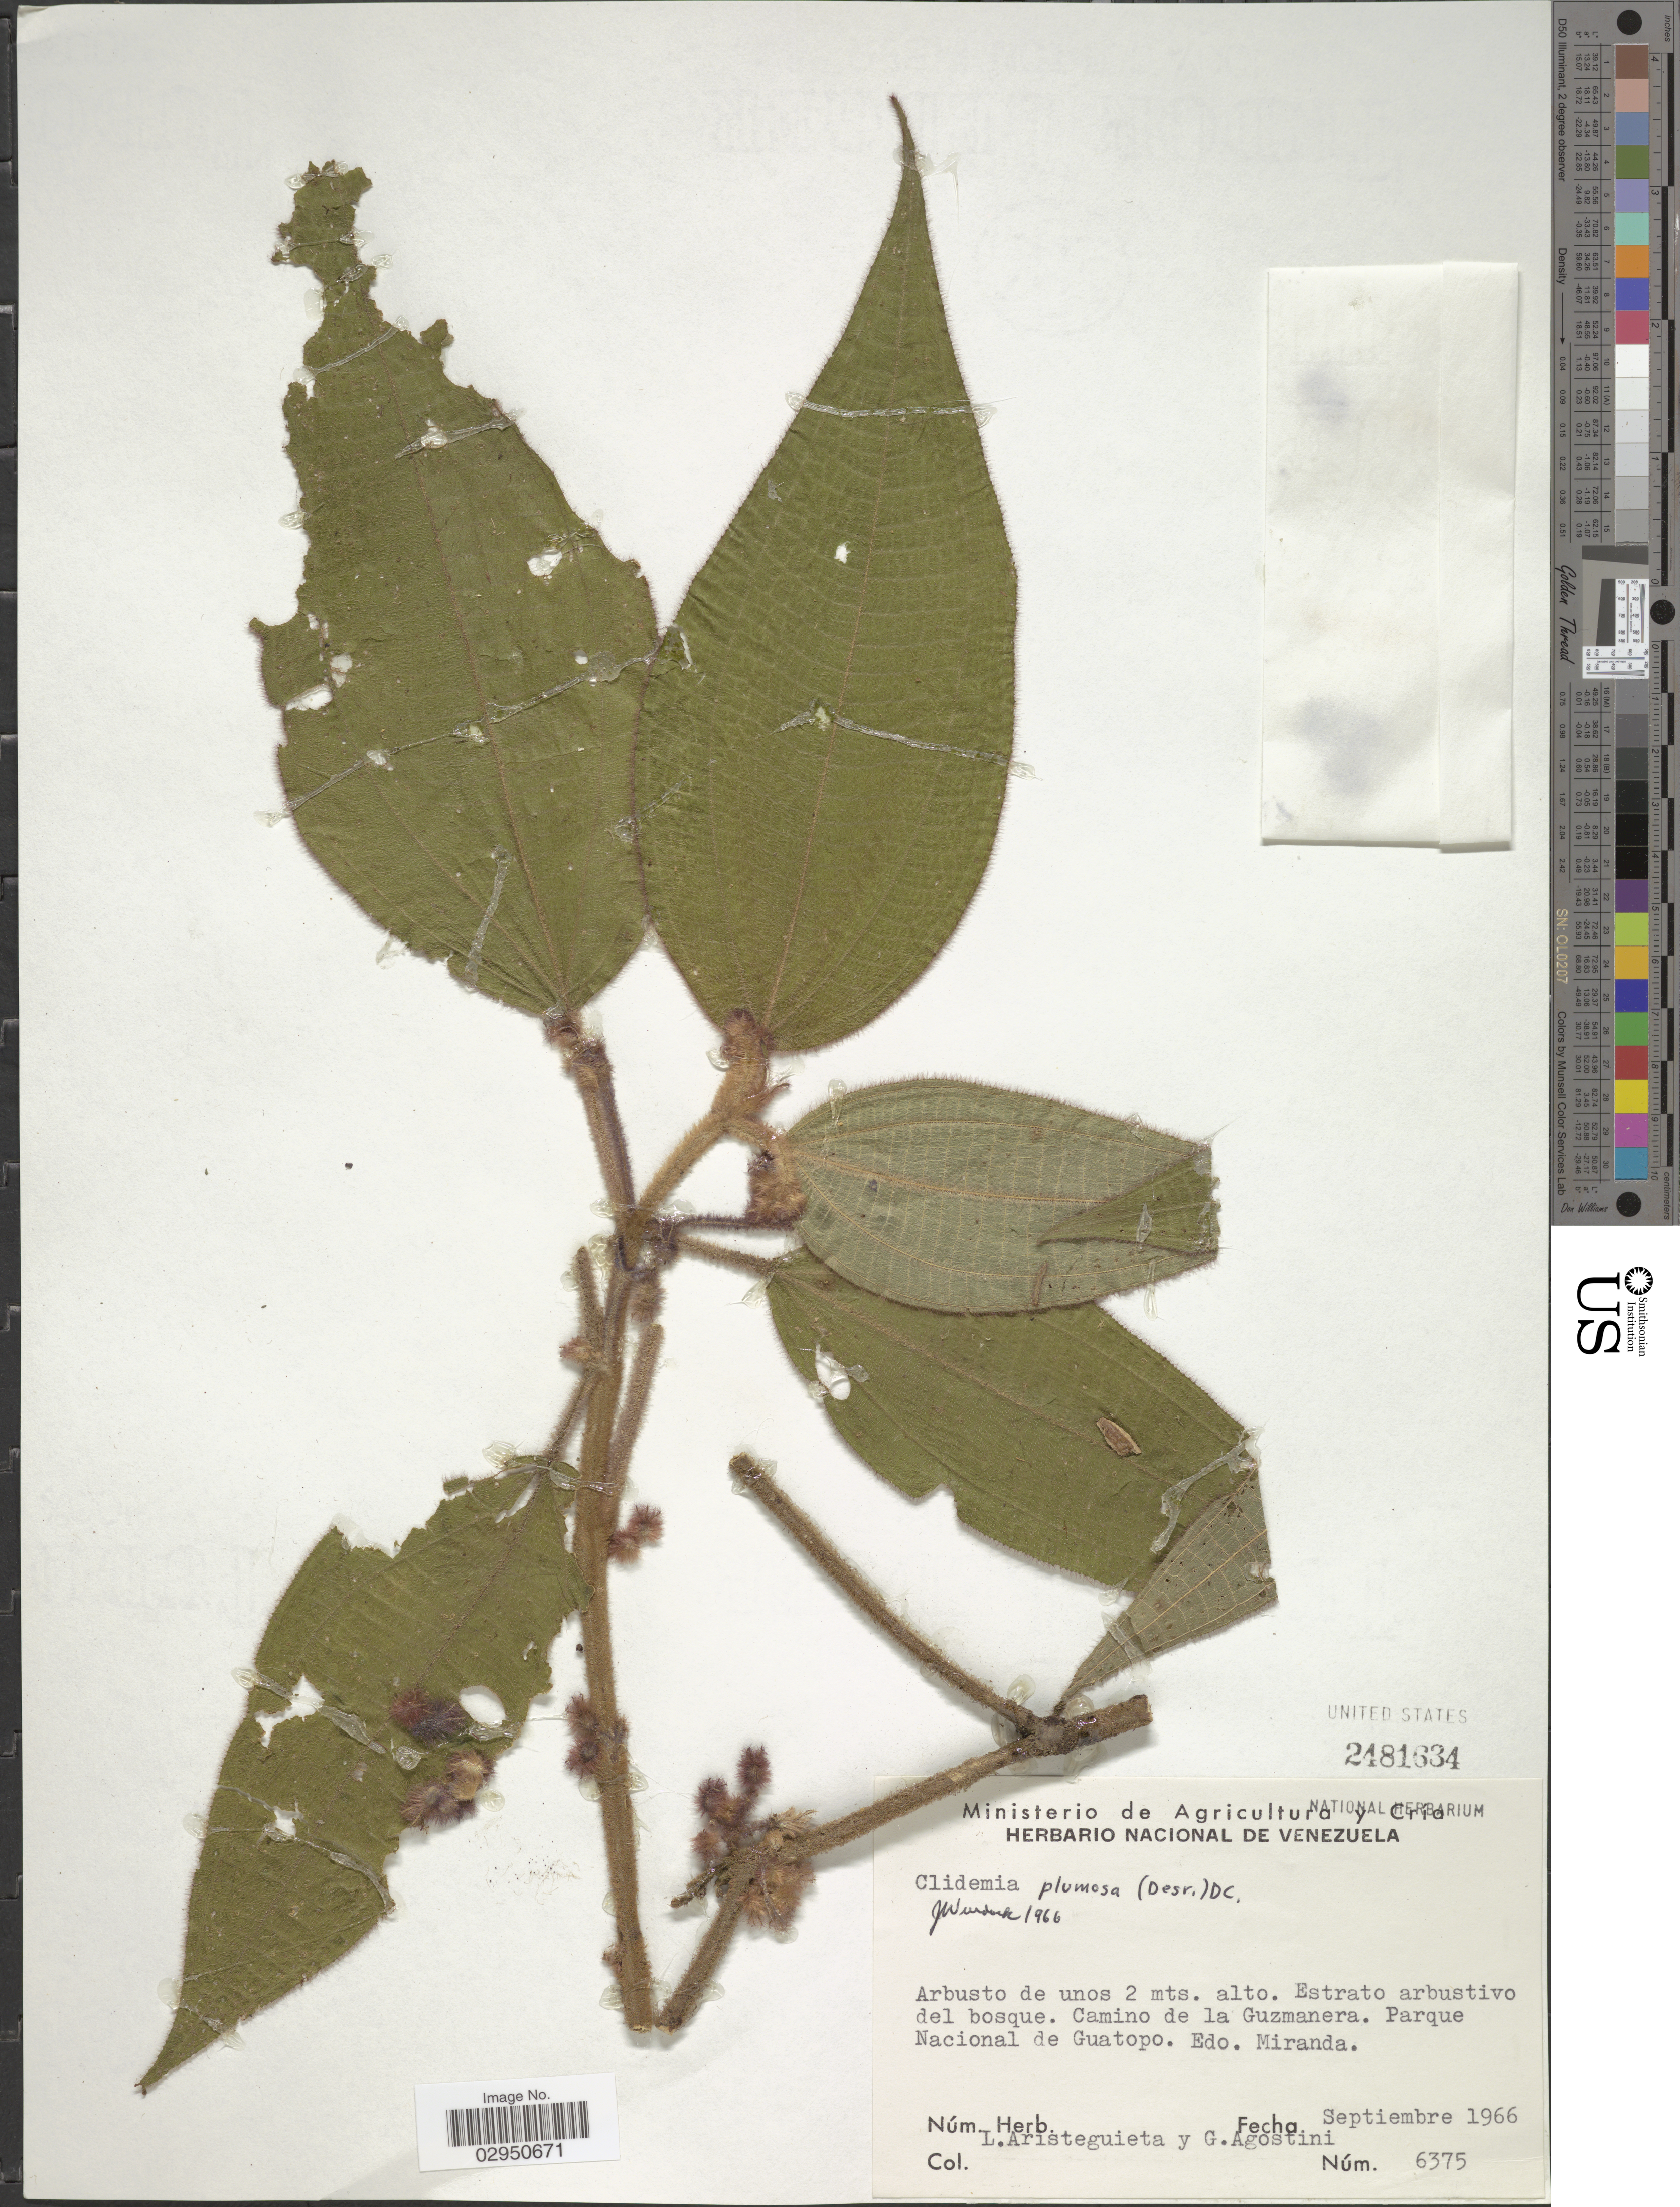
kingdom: Plantae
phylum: Tracheophyta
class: Magnoliopsida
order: Myrtales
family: Melastomataceae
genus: Clidemia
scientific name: Clidemia plumosa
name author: DC.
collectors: L. Aristeguieta & G. Agostini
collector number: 6375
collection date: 1966-09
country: Venezuela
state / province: Miranda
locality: Camino de la Guzmanera. Parque Nacional de Guatopo.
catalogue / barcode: US 2481634